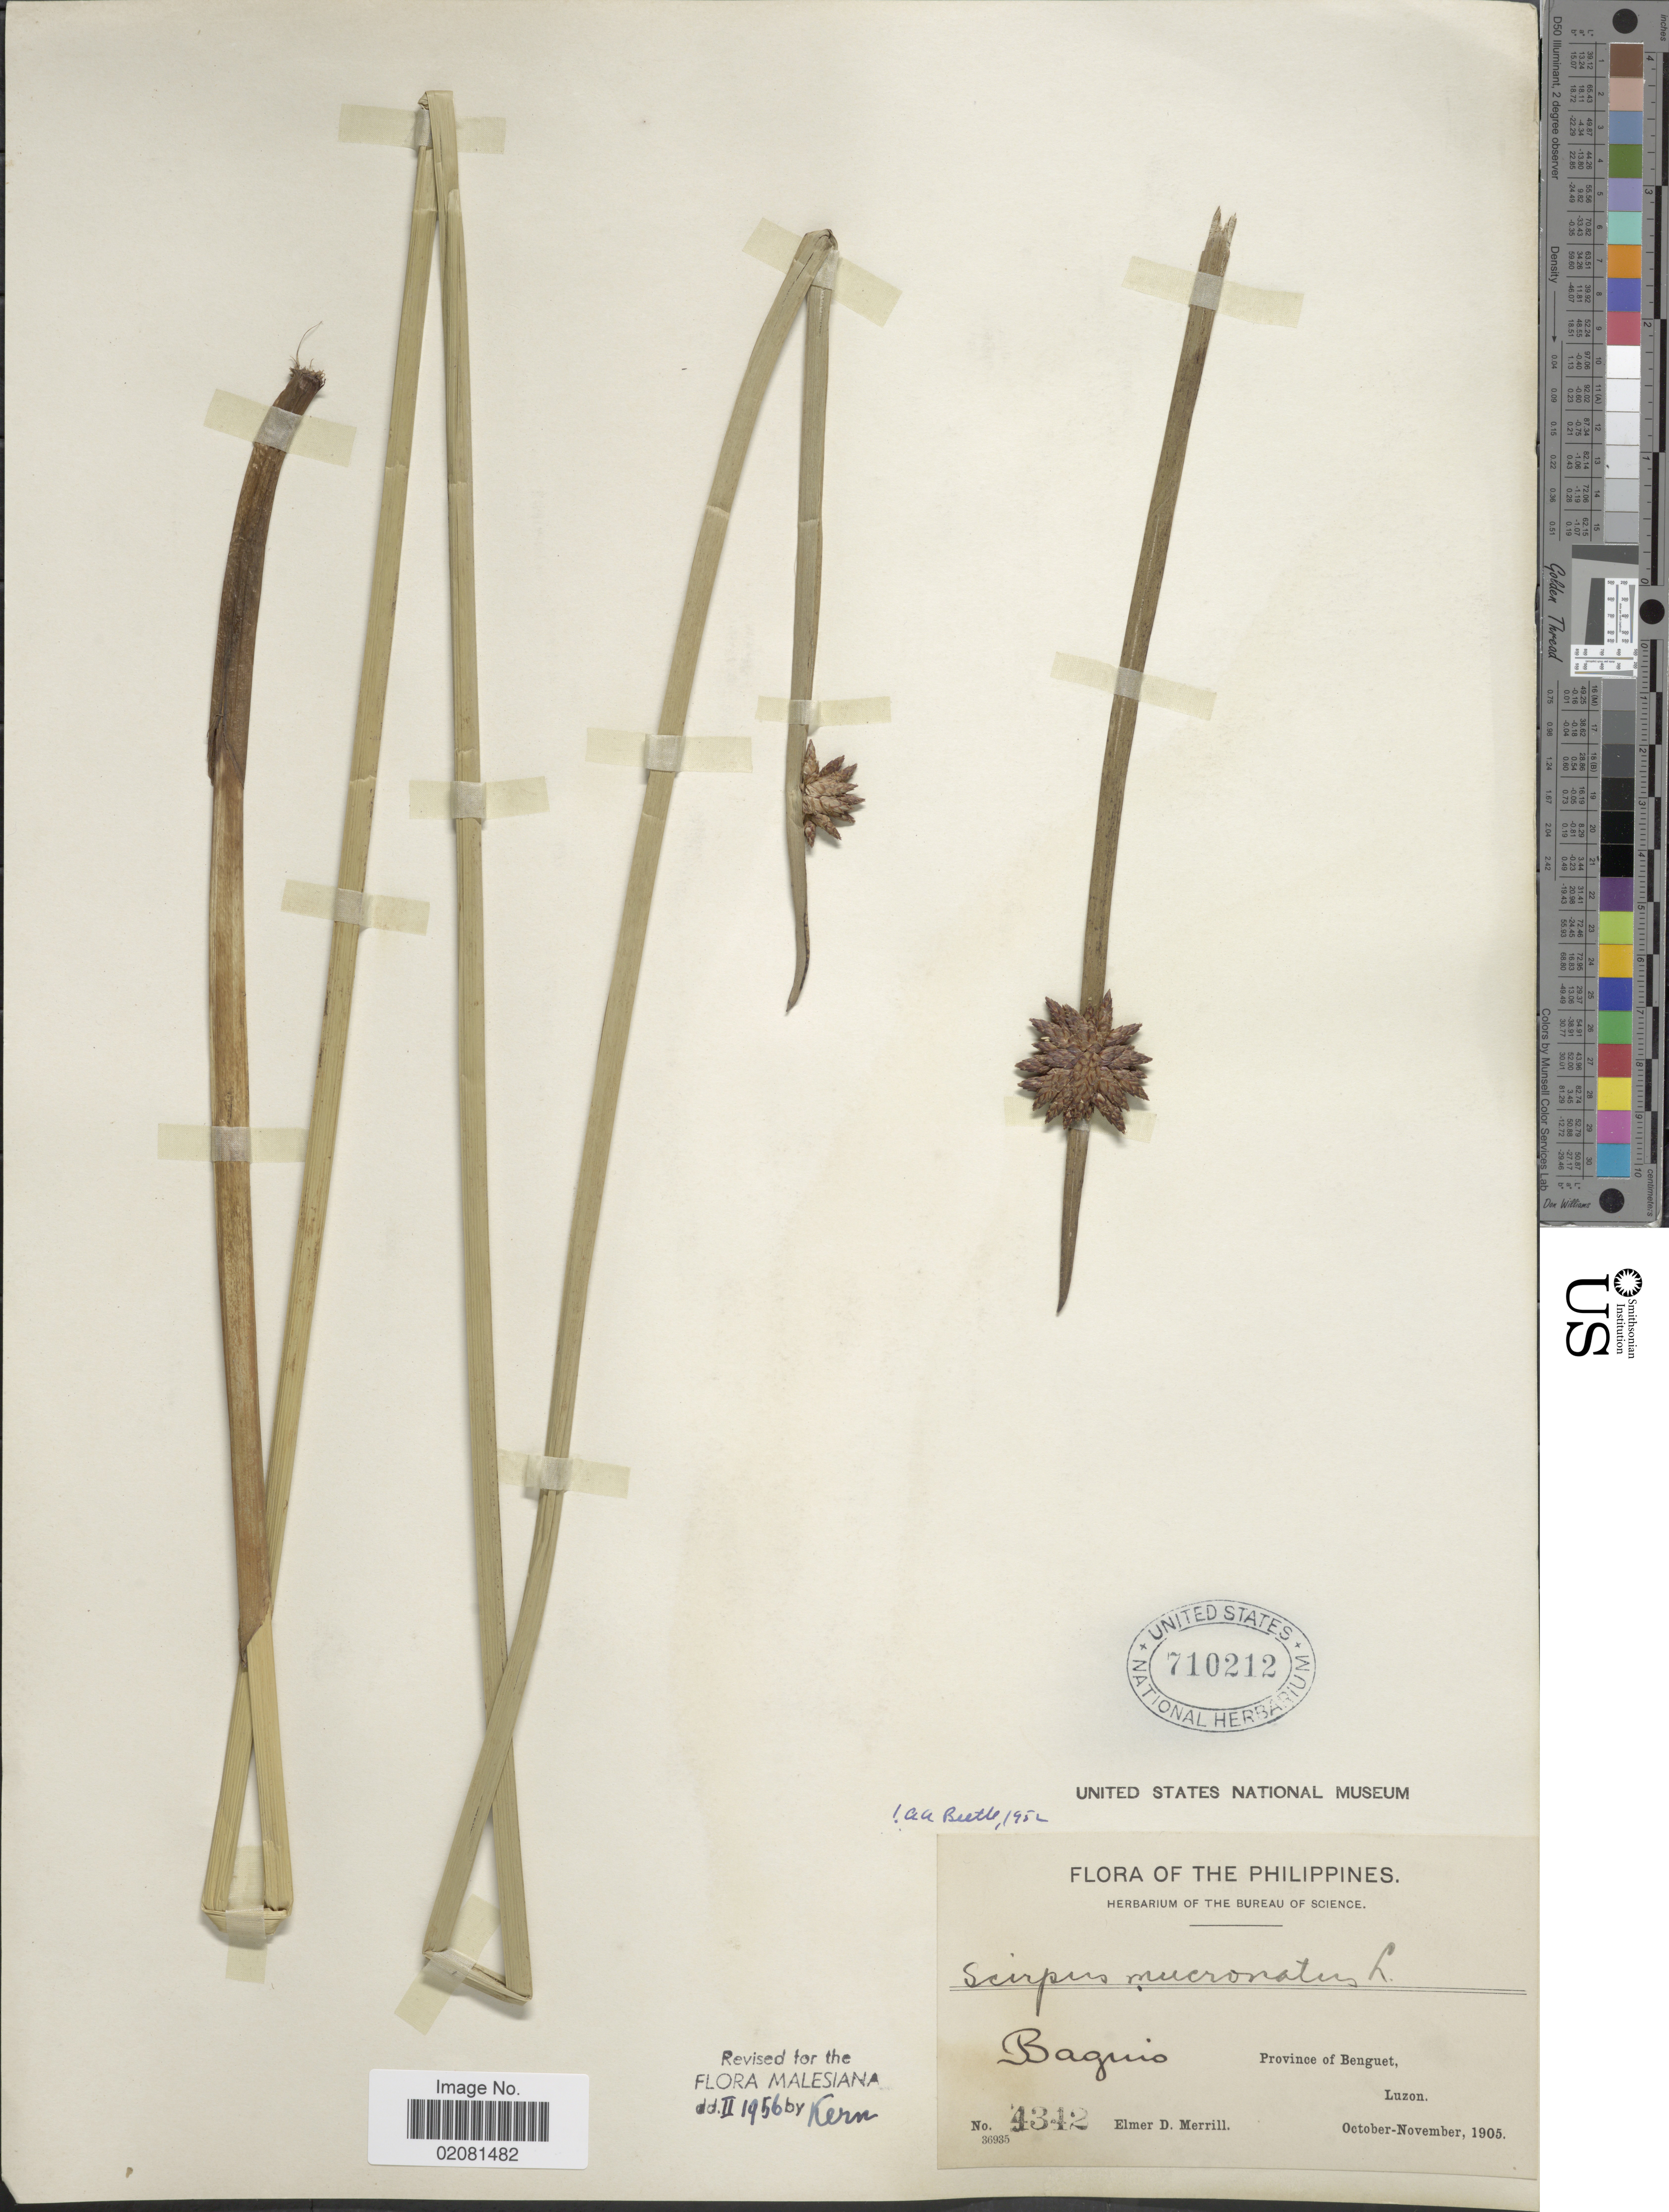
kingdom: Plantae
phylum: Tracheophyta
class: Liliopsida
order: Poales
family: Cyperaceae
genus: Schoenoplectus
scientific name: Schoenoplectus mucronatus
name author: (L.) Palla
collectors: E. D. Merrill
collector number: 4342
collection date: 1905-10/1905-11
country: Philippines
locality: Baguio. Province of Benguet, Luzon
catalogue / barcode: US 710212